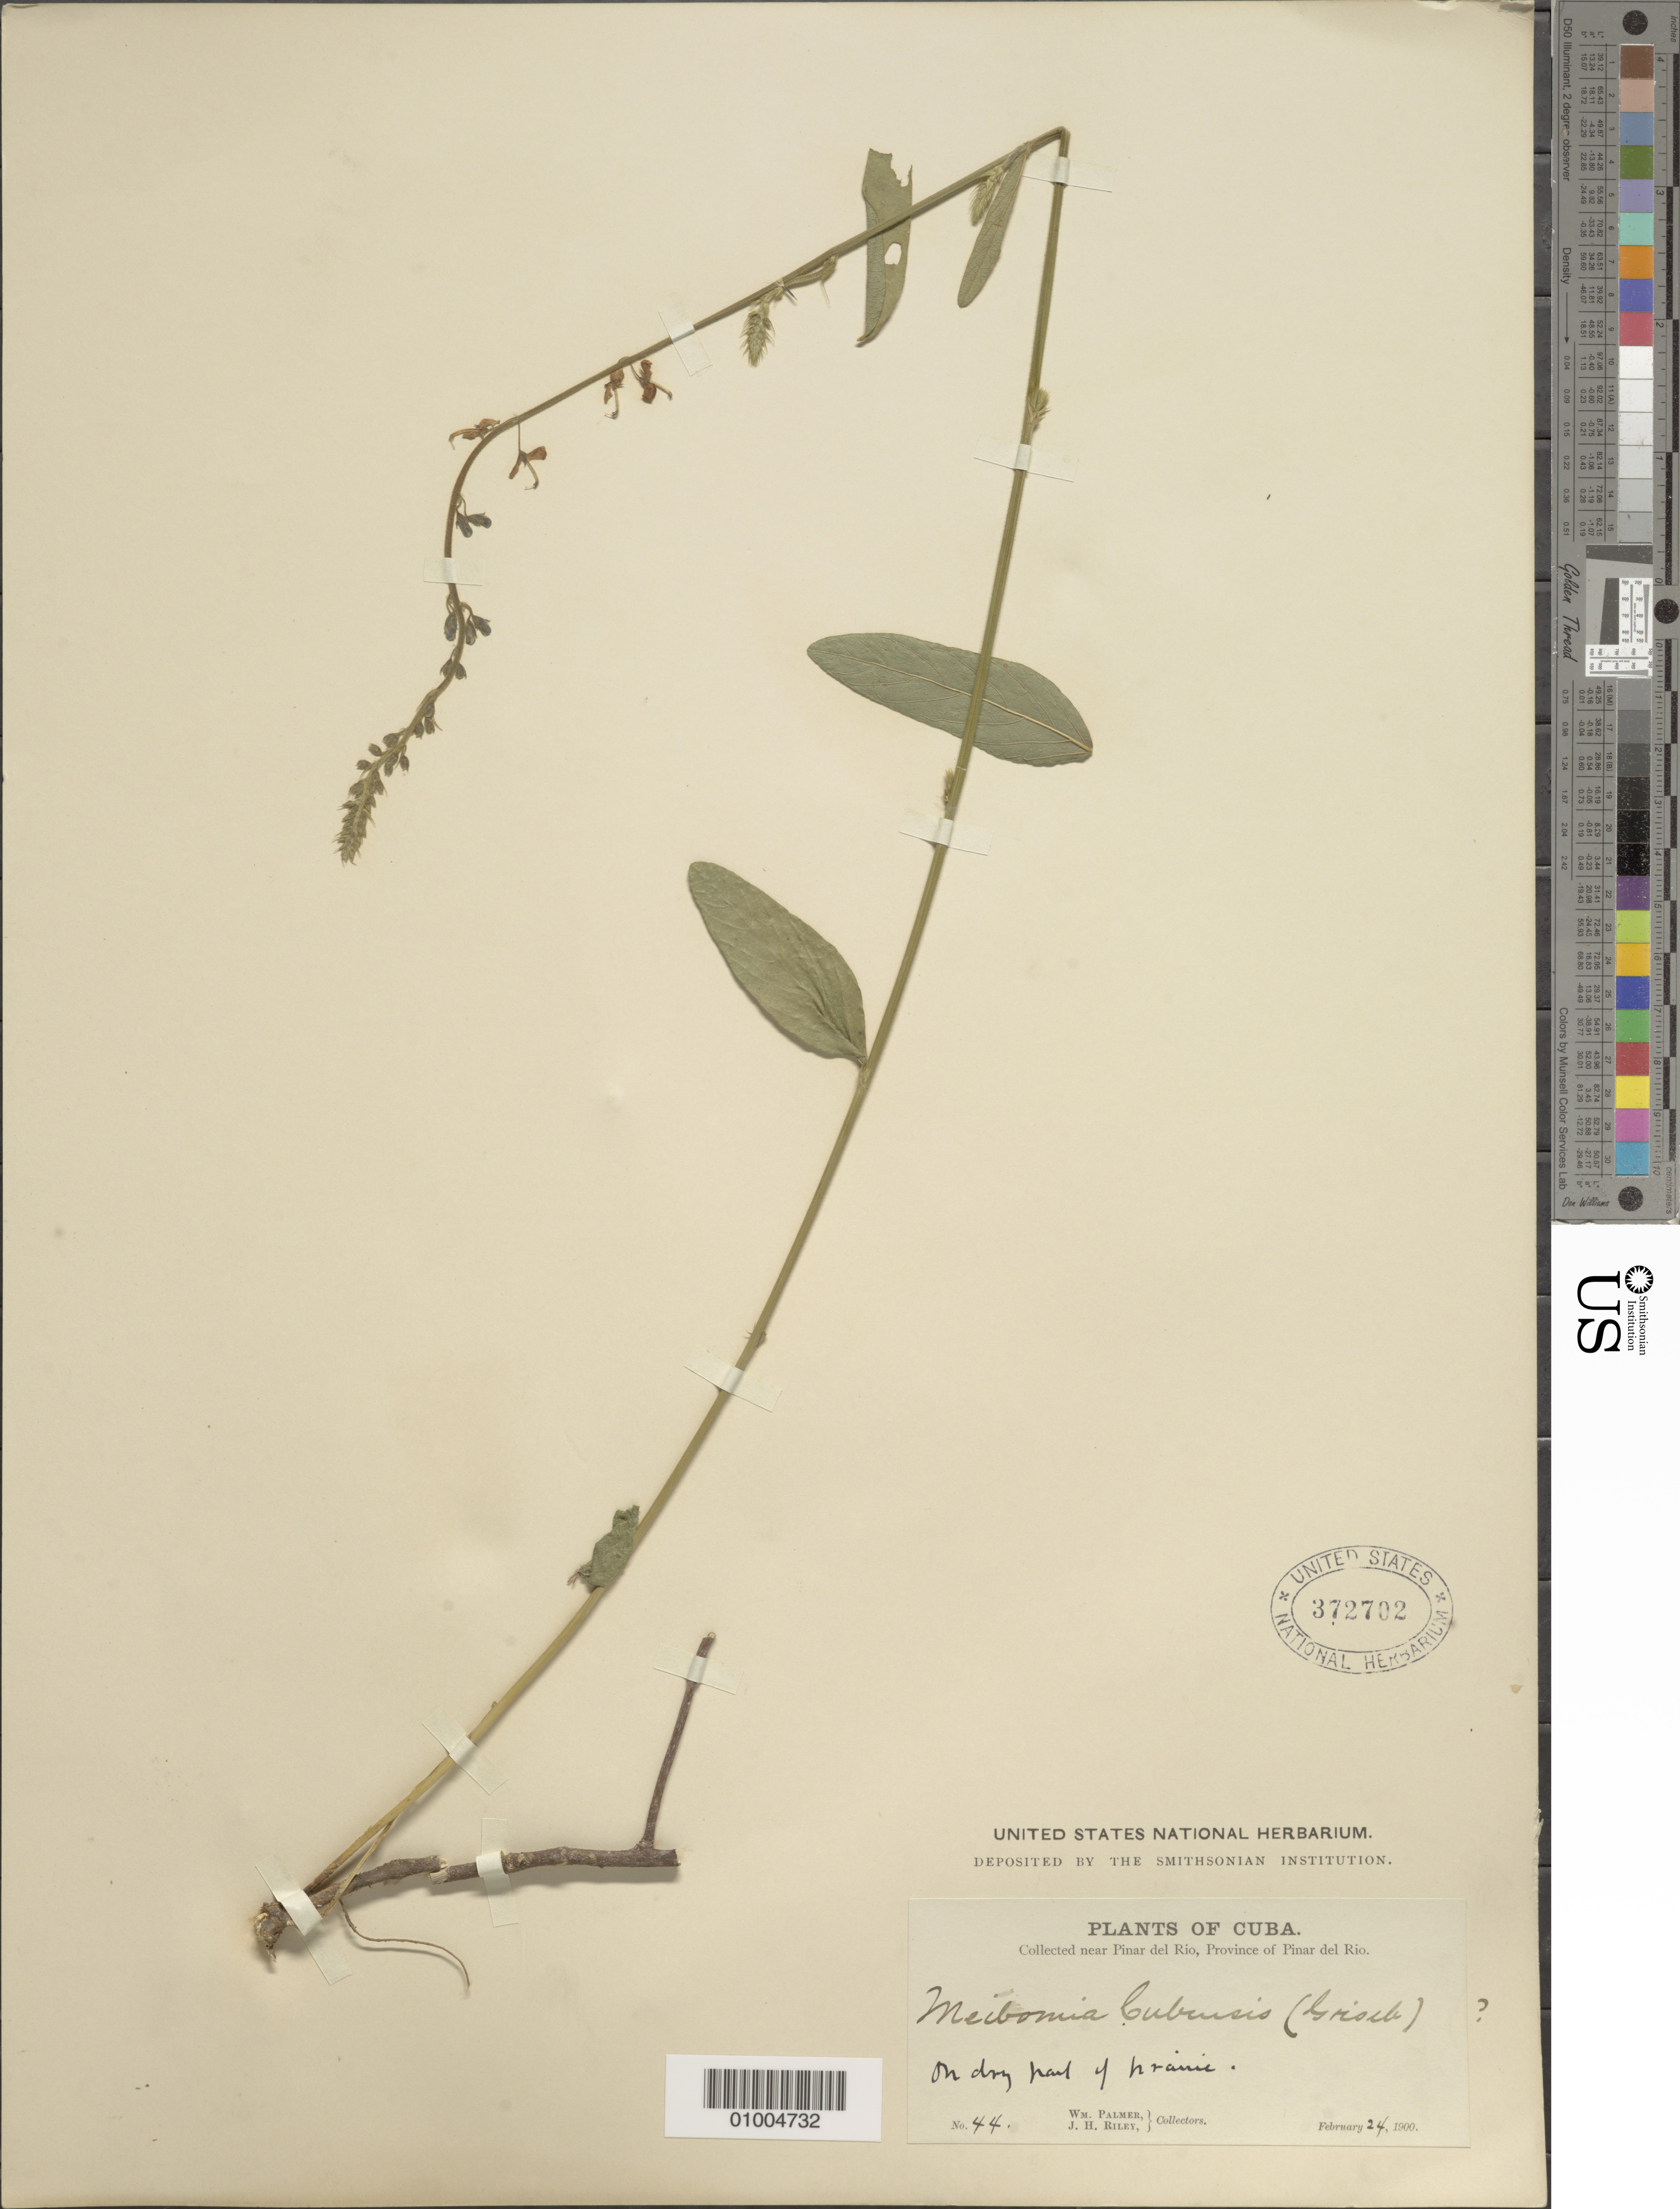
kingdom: Plantae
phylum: Tracheophyta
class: Magnoliopsida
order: Fabales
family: Fabaceae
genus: Desmodium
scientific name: Desmodium cubense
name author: Griseb.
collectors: W. Palmer & J. H. Riley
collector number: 44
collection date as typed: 24 Feb 1900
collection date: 1900-02-24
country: Cuba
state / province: Pinar del Rio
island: Cuba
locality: Pinar del Rio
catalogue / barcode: US 372702